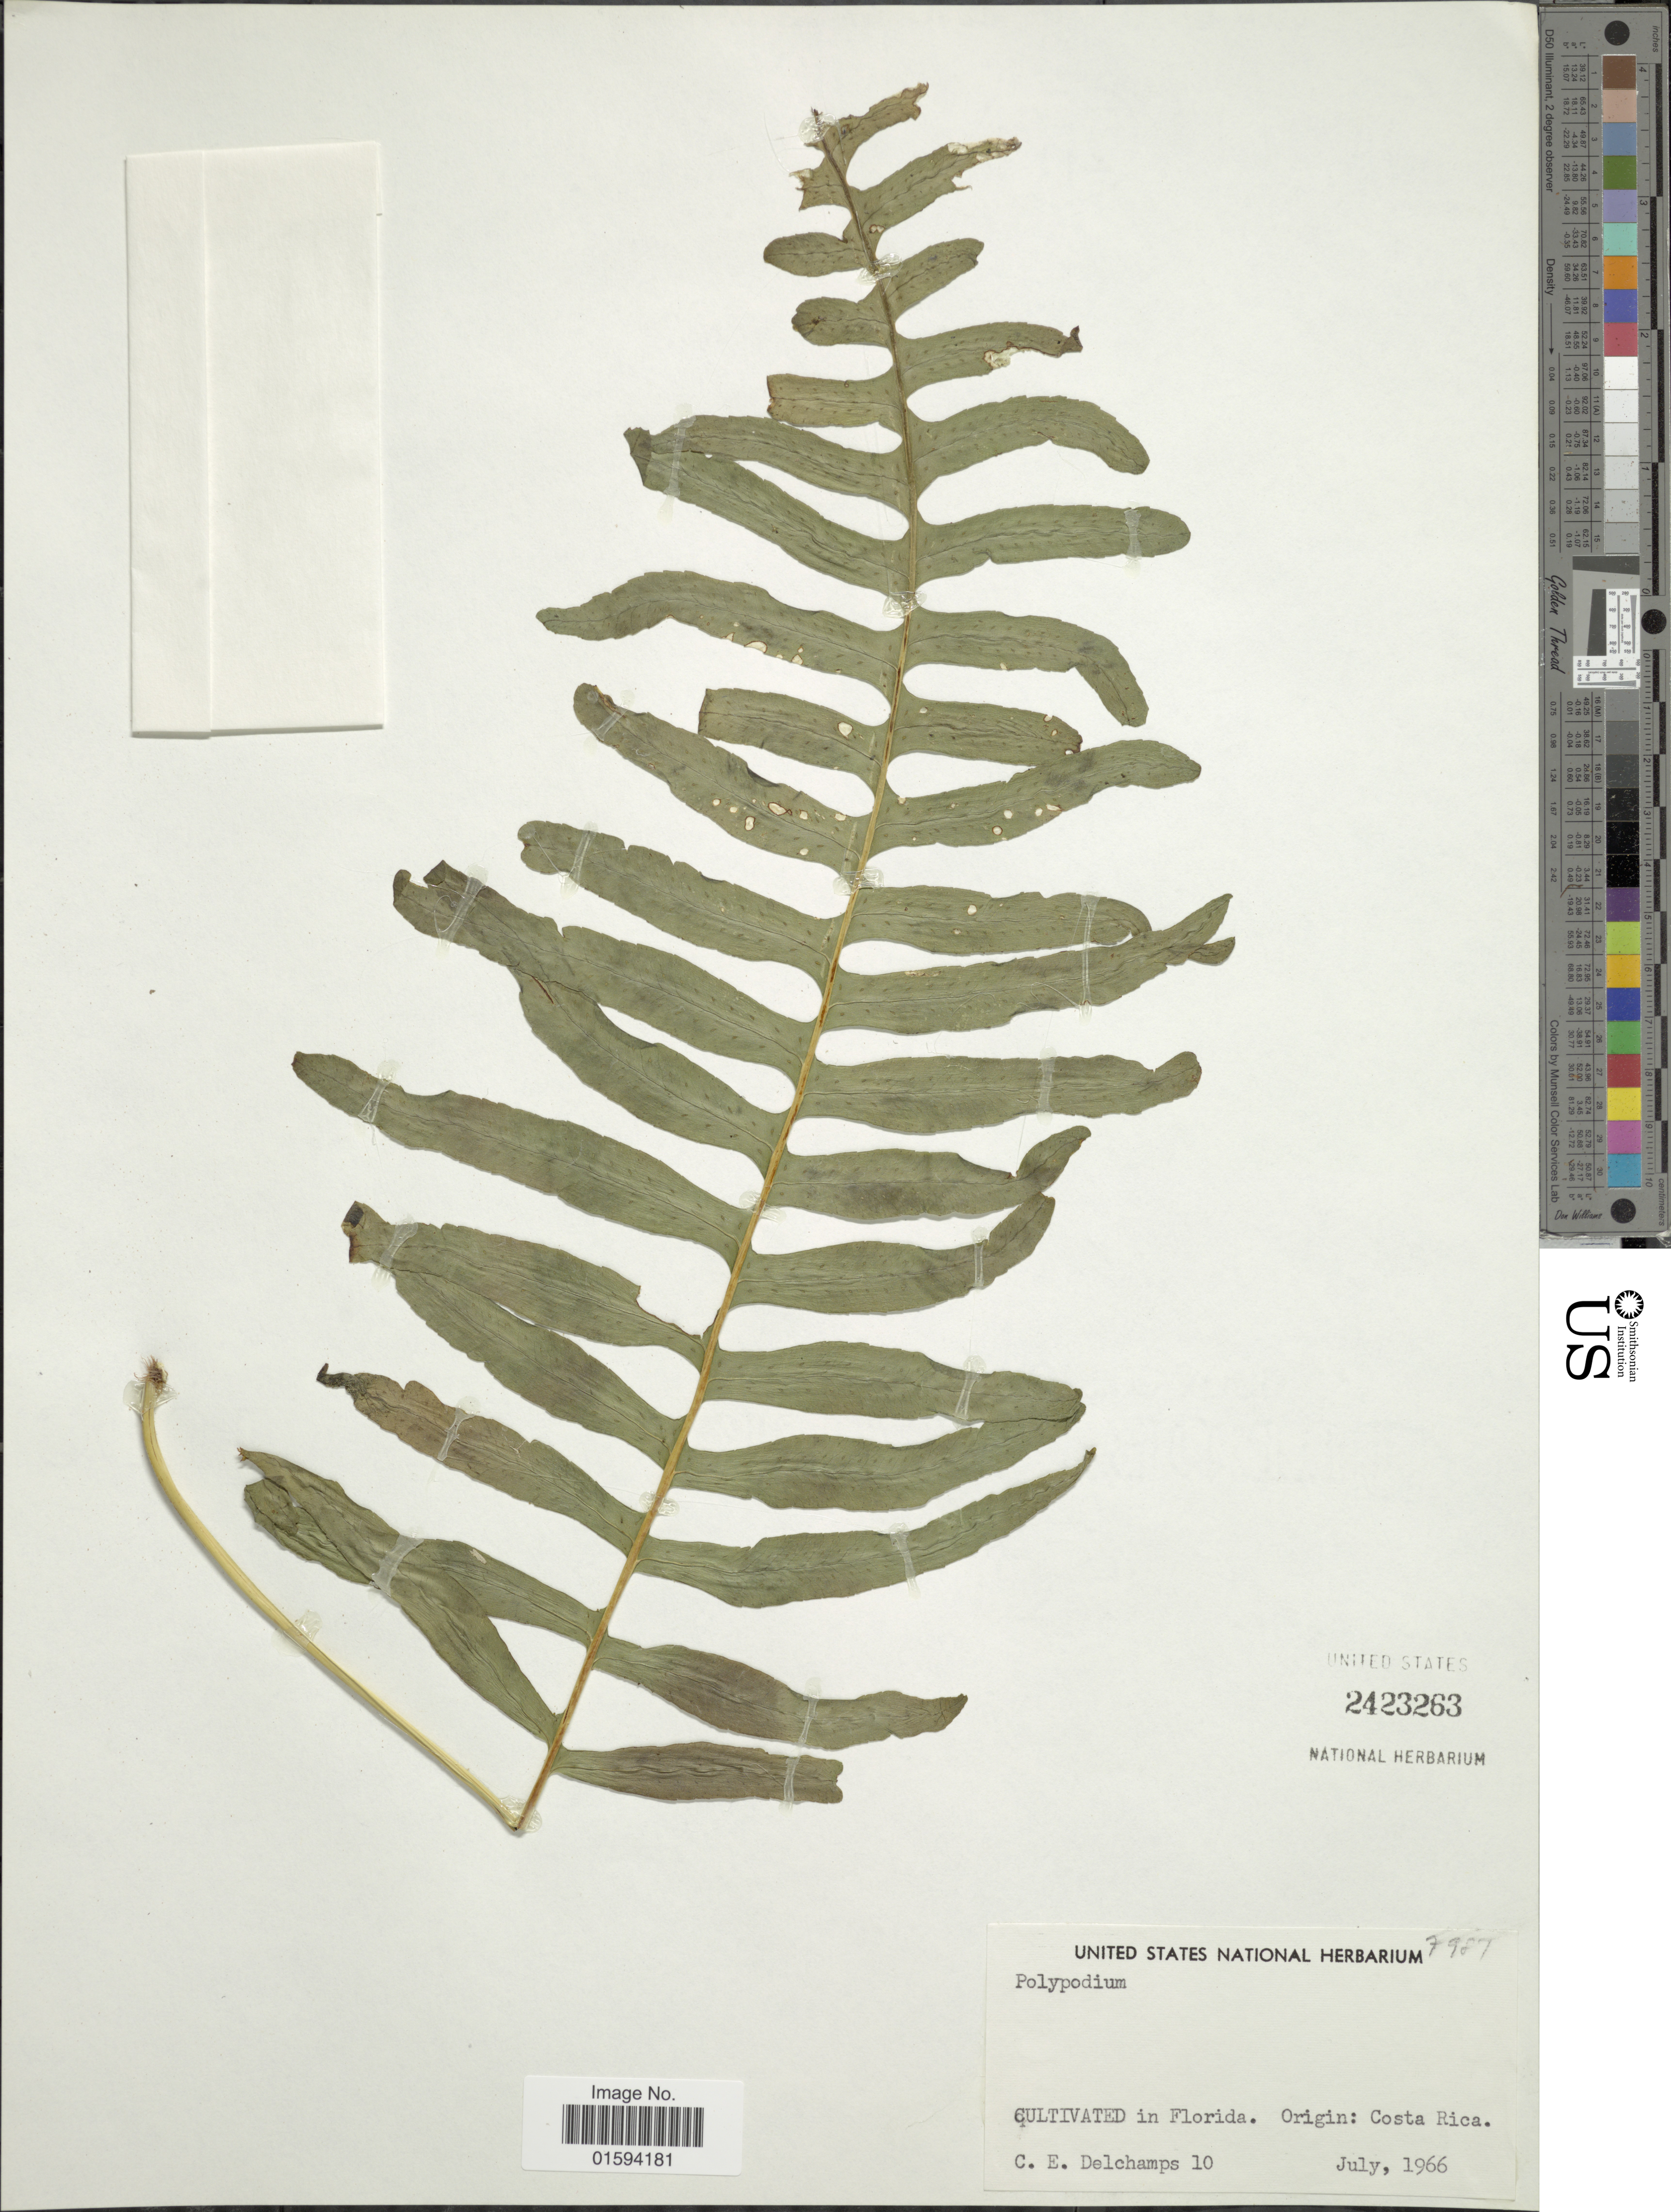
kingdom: Plantae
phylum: Tracheophyta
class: Polypodiopsida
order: Polypodiales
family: Polypodiaceae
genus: Polypodium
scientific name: Polypodium sp.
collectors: C. Delchamps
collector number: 10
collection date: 1966-07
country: United States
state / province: Florida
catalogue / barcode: US 2423263